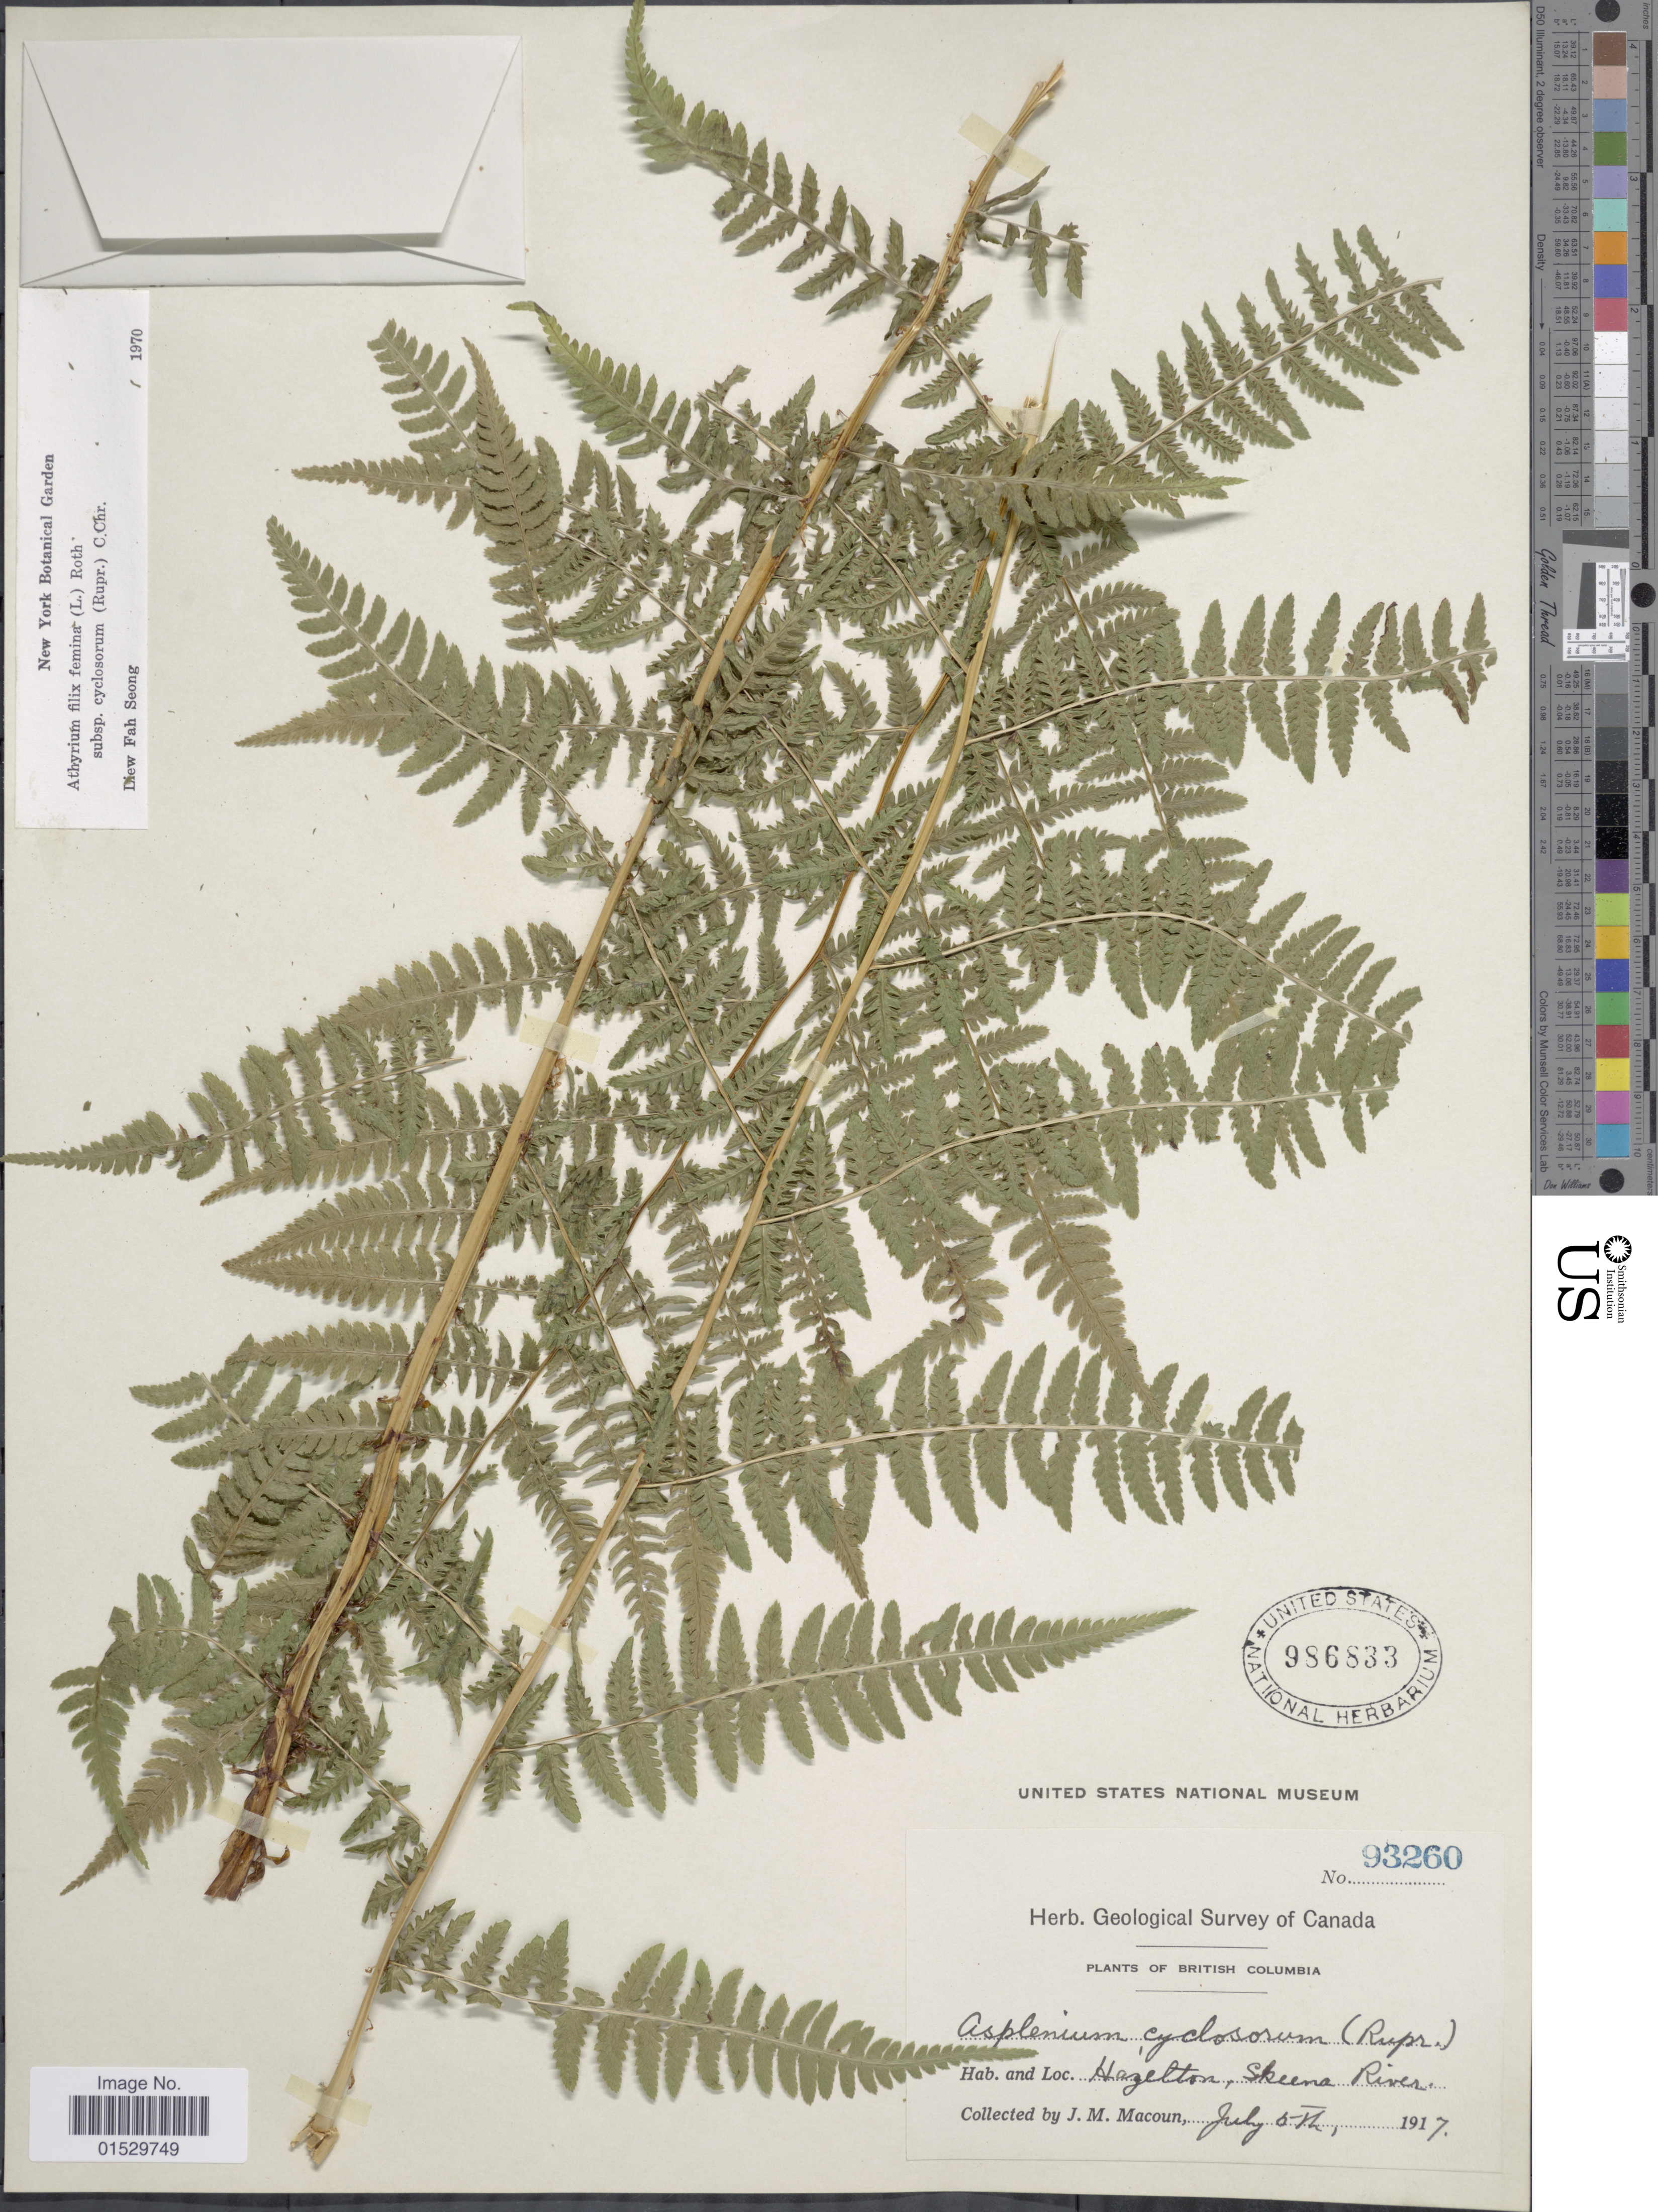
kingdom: Plantae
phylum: Tracheophyta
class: Polypodiopsida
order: Polypodiales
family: Athyriaceae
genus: Athyrium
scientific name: Athyrium filix-femina subsp. cyclosorum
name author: (Rupr.) C. Chr.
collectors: J. M. Macoun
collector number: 93260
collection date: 1917-07-05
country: Canada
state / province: British Columbia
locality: Hazelton, Skeena River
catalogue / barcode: US 986833